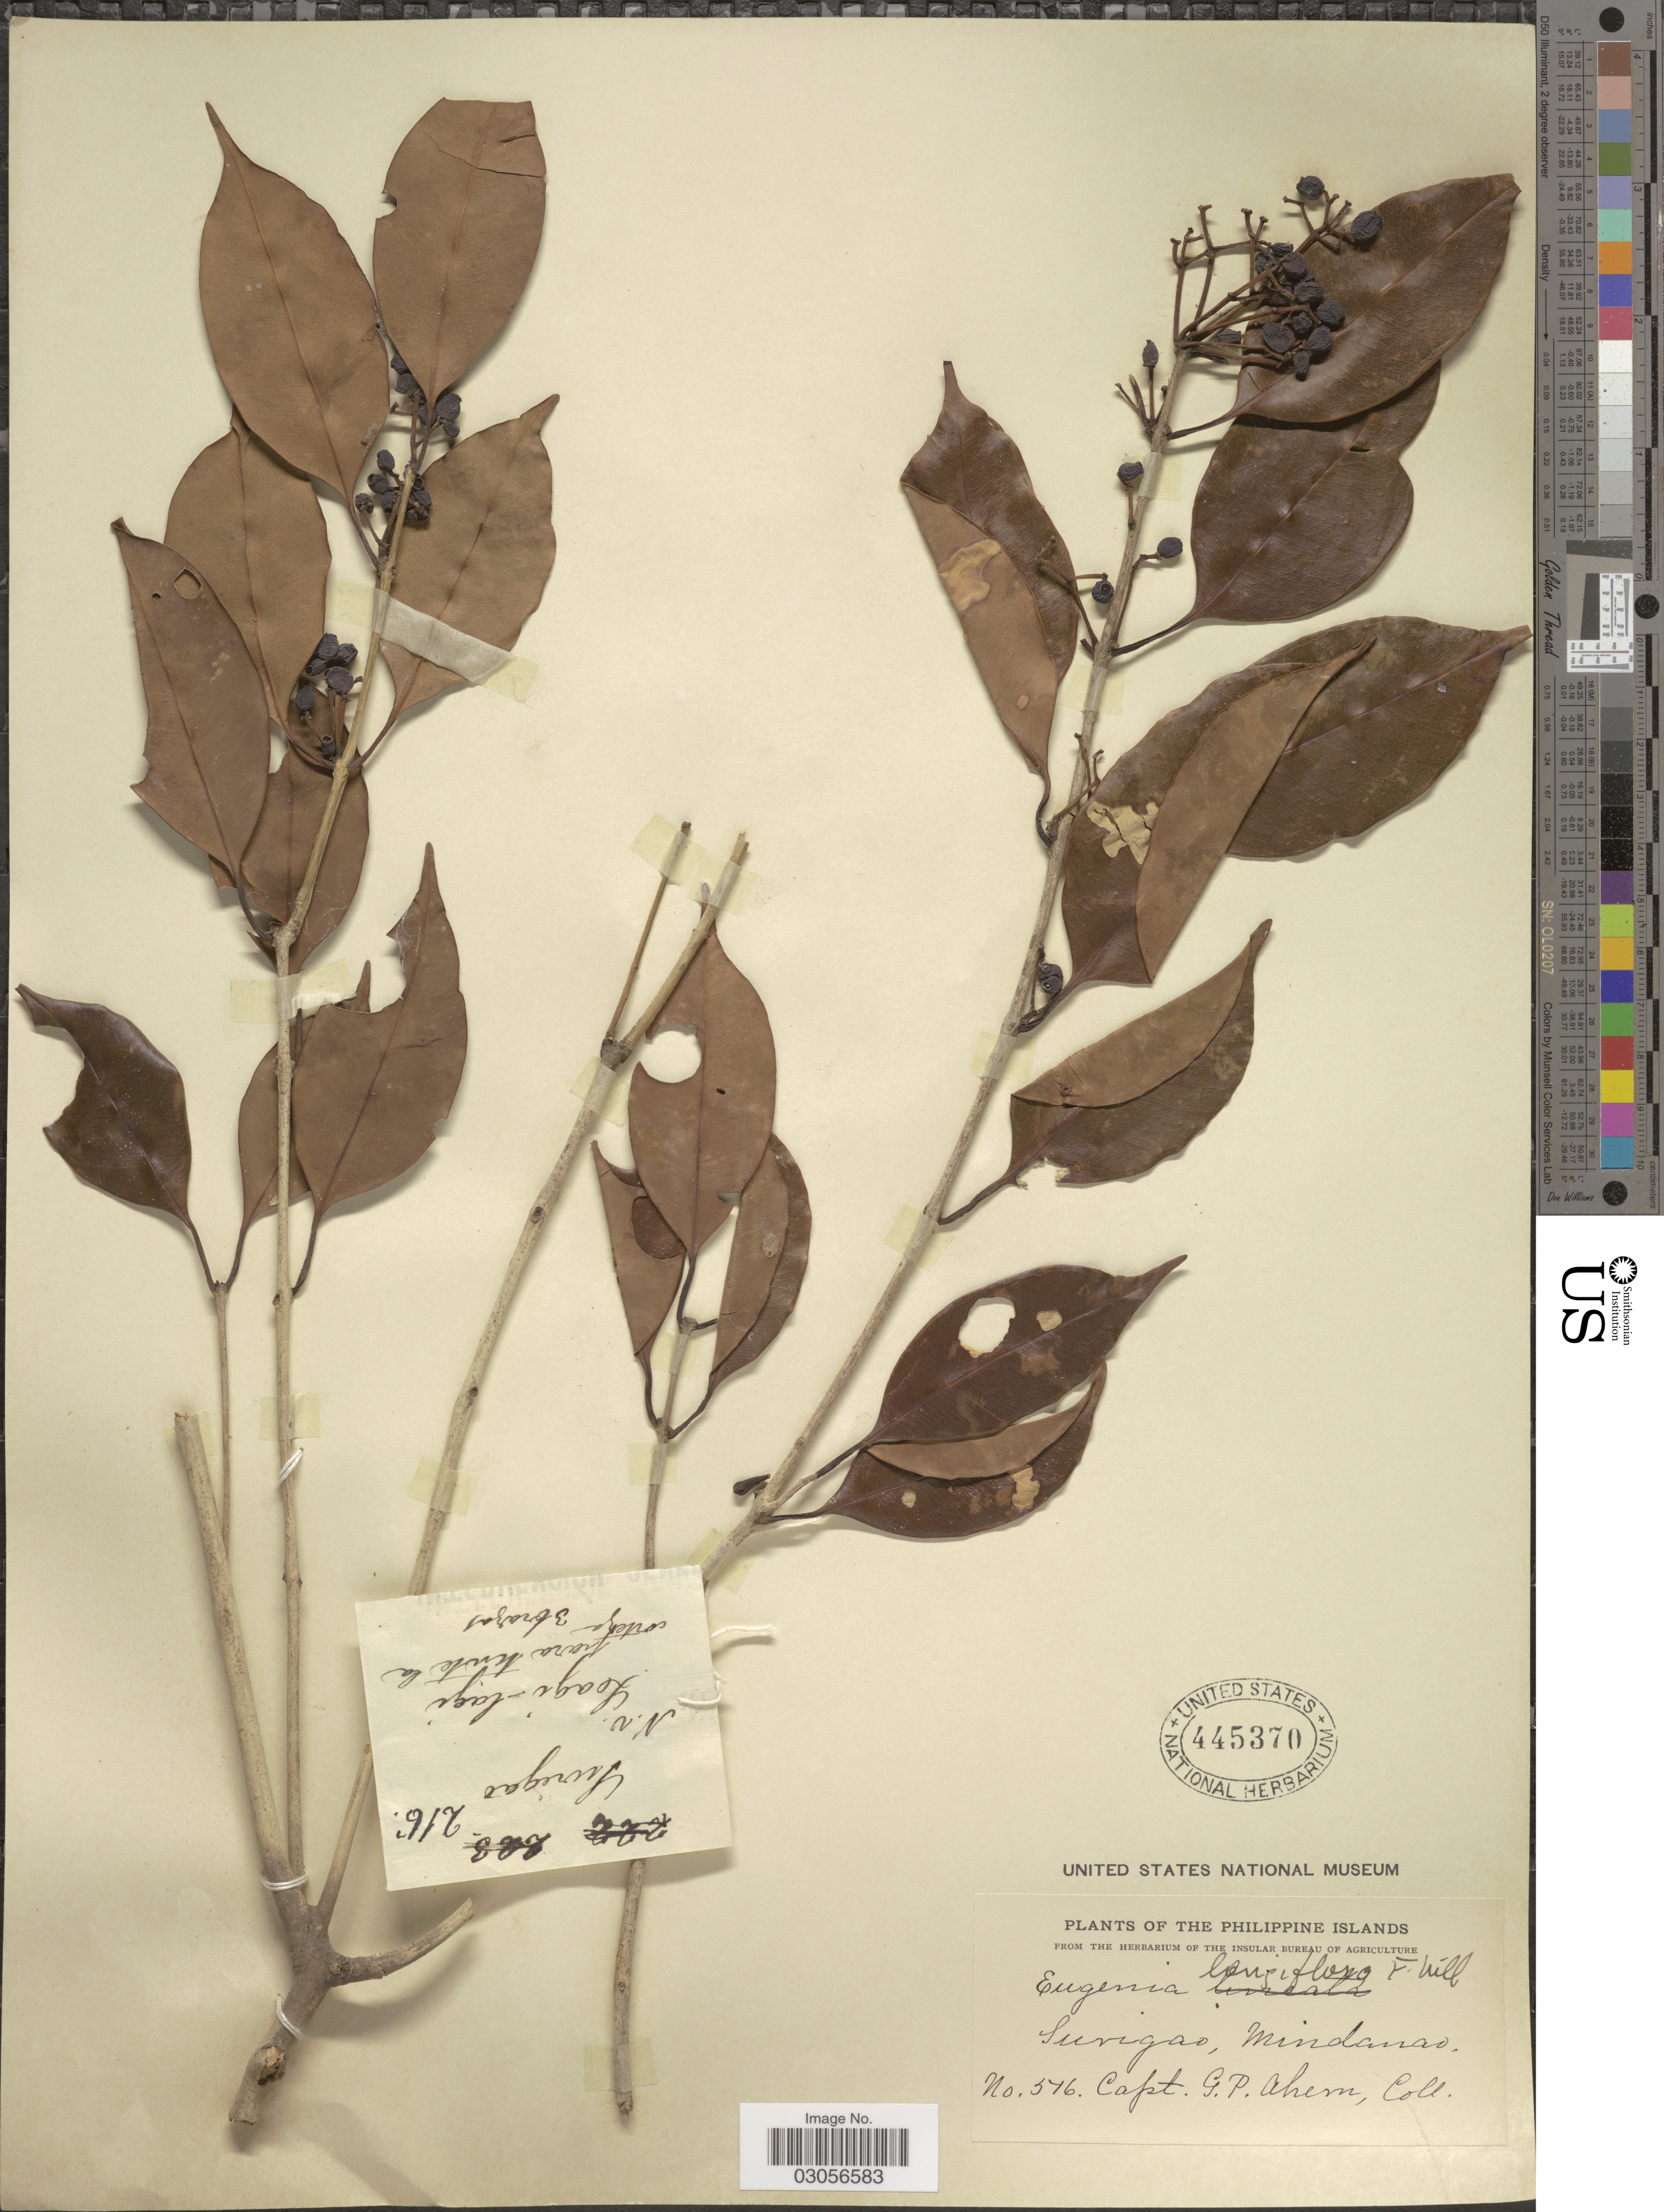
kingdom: Plantae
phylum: Tracheophyta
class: Magnoliopsida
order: Myrtales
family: Myrtaceae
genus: Syzygium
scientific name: Syzygium cerasiforme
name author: (Blume) Merr. & L.M. Perry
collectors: G. Ahern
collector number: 576*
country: Philippines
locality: Philippine Islands. Suriago, Mindanao.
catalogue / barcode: US 445370